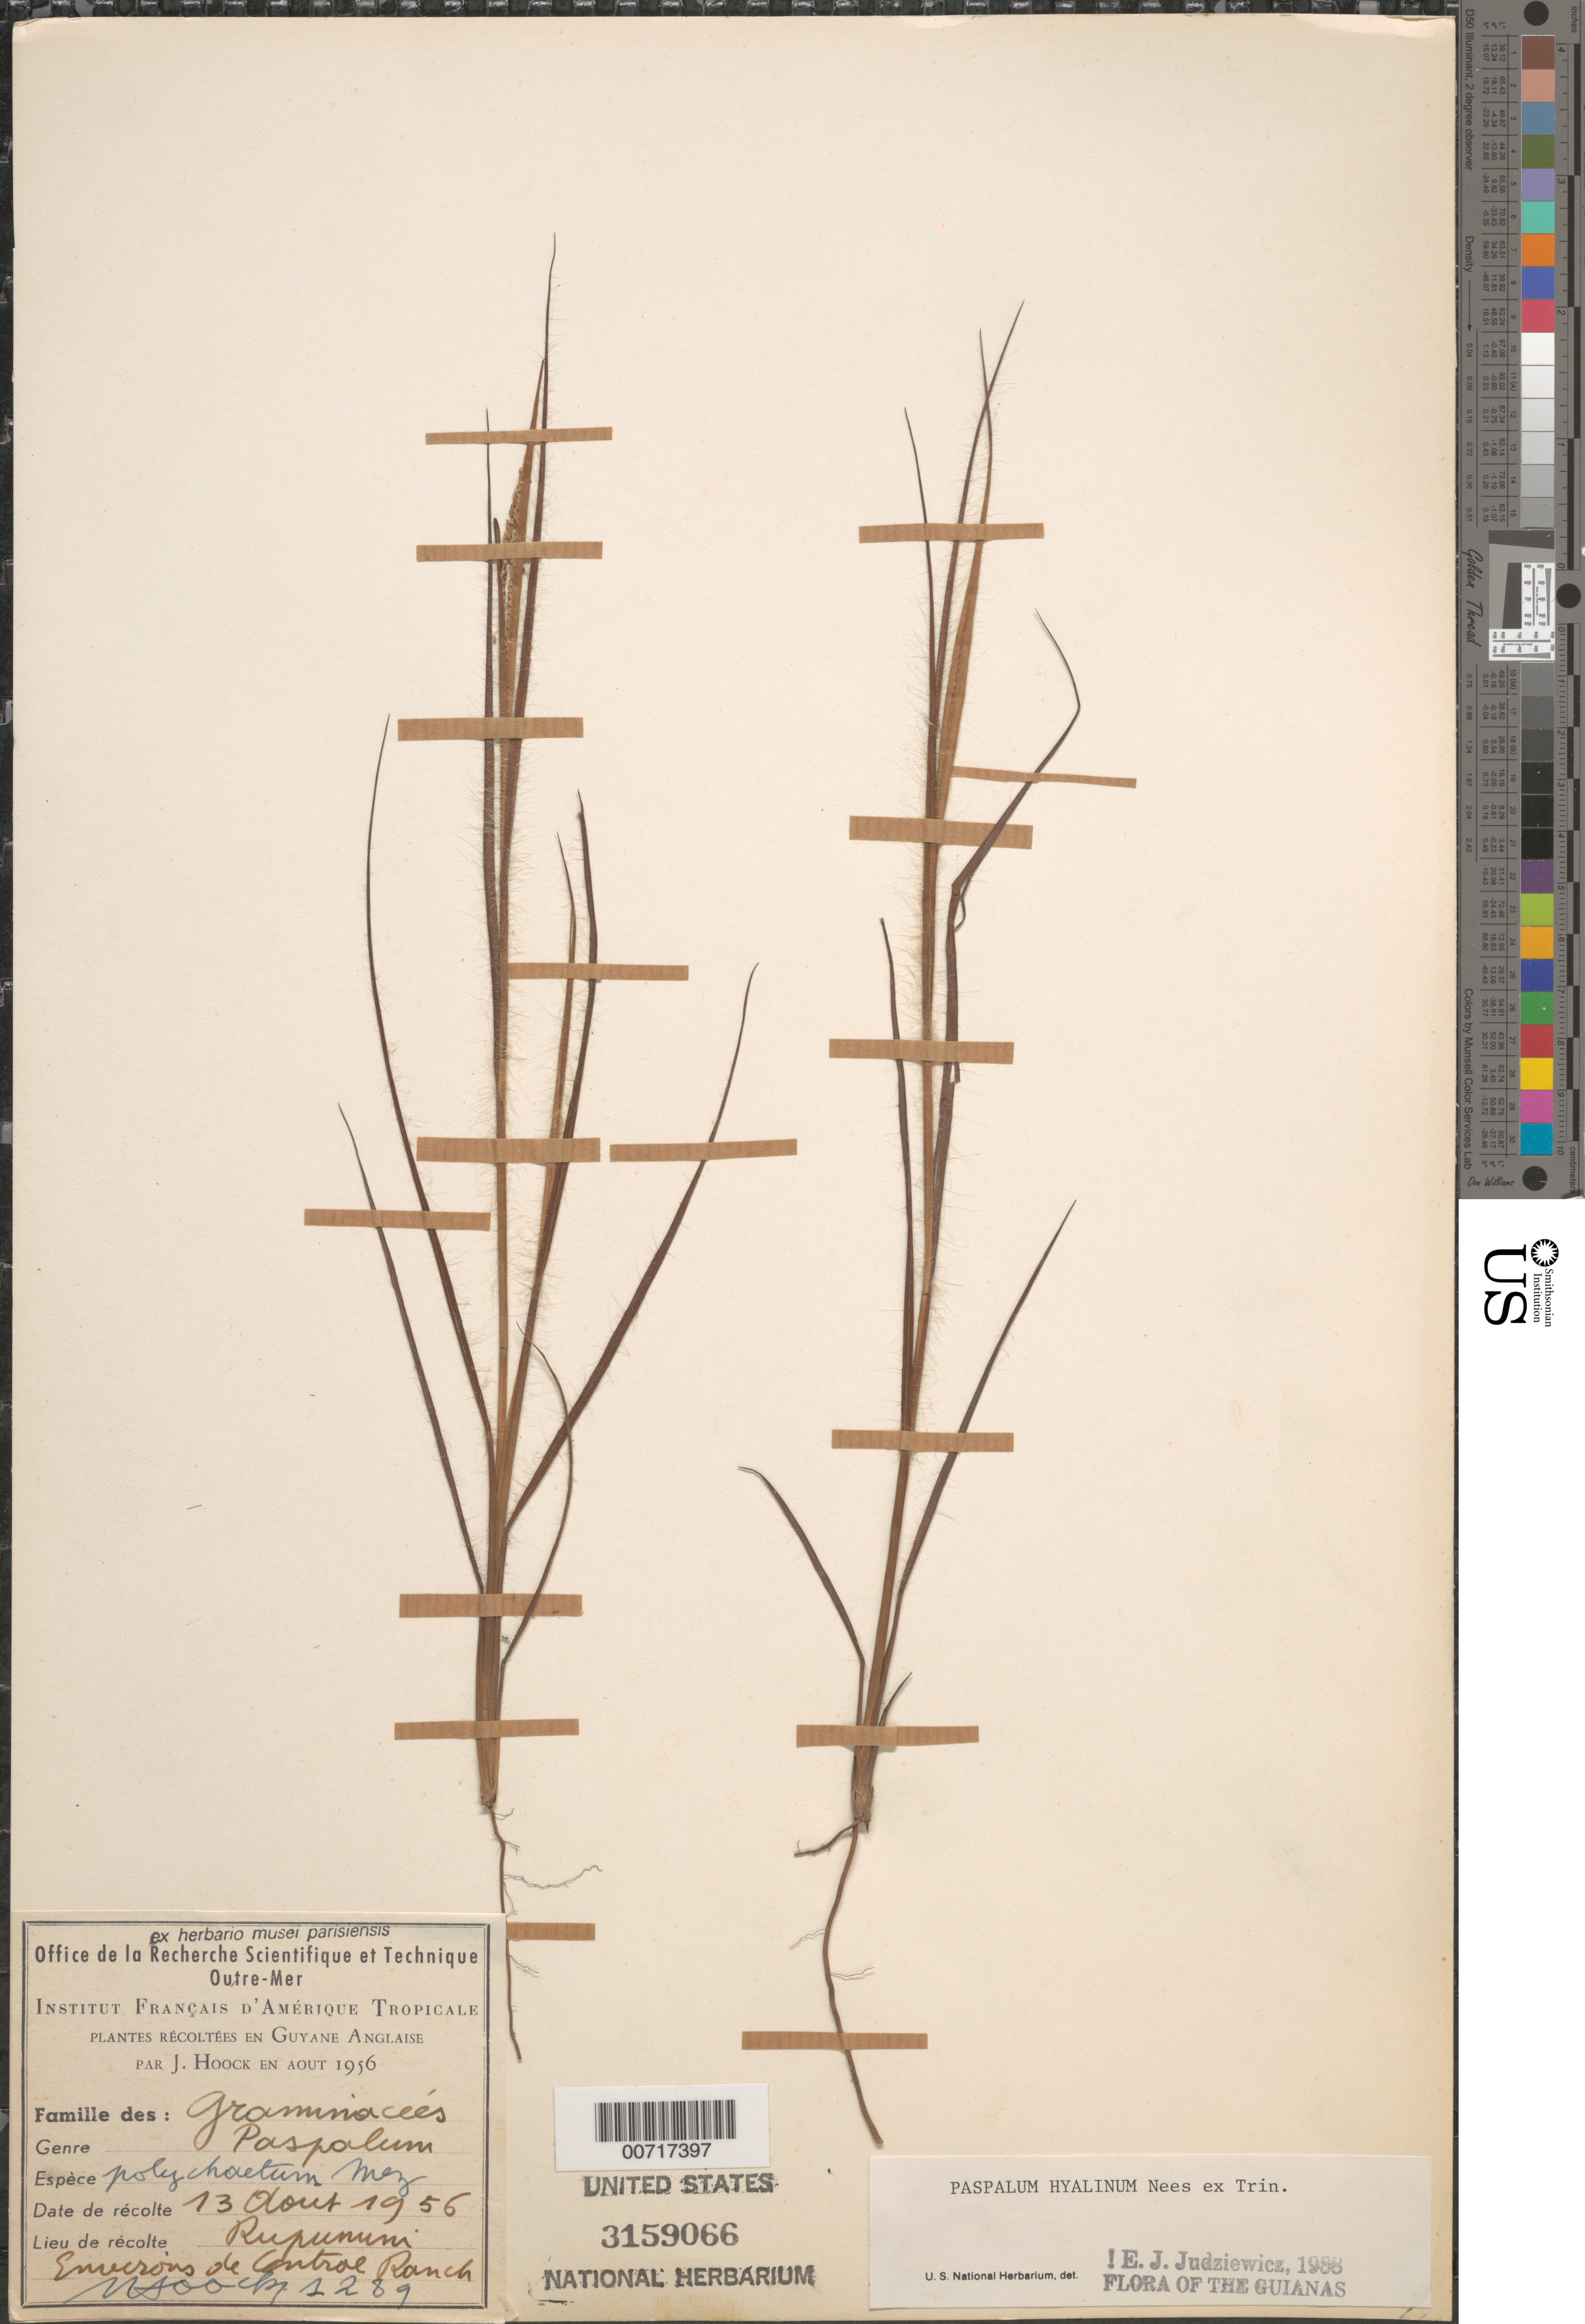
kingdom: Plantae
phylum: Tracheophyta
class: Liliopsida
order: Poales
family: Poaceae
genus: Paspalum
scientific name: Paspalum hyalinum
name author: Nees ex Trin.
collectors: J. Hoock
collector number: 1289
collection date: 1956-08-13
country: Guyana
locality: Guyane Anglaise. Rupununi. Environs de Central Ranch.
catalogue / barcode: US 3159066